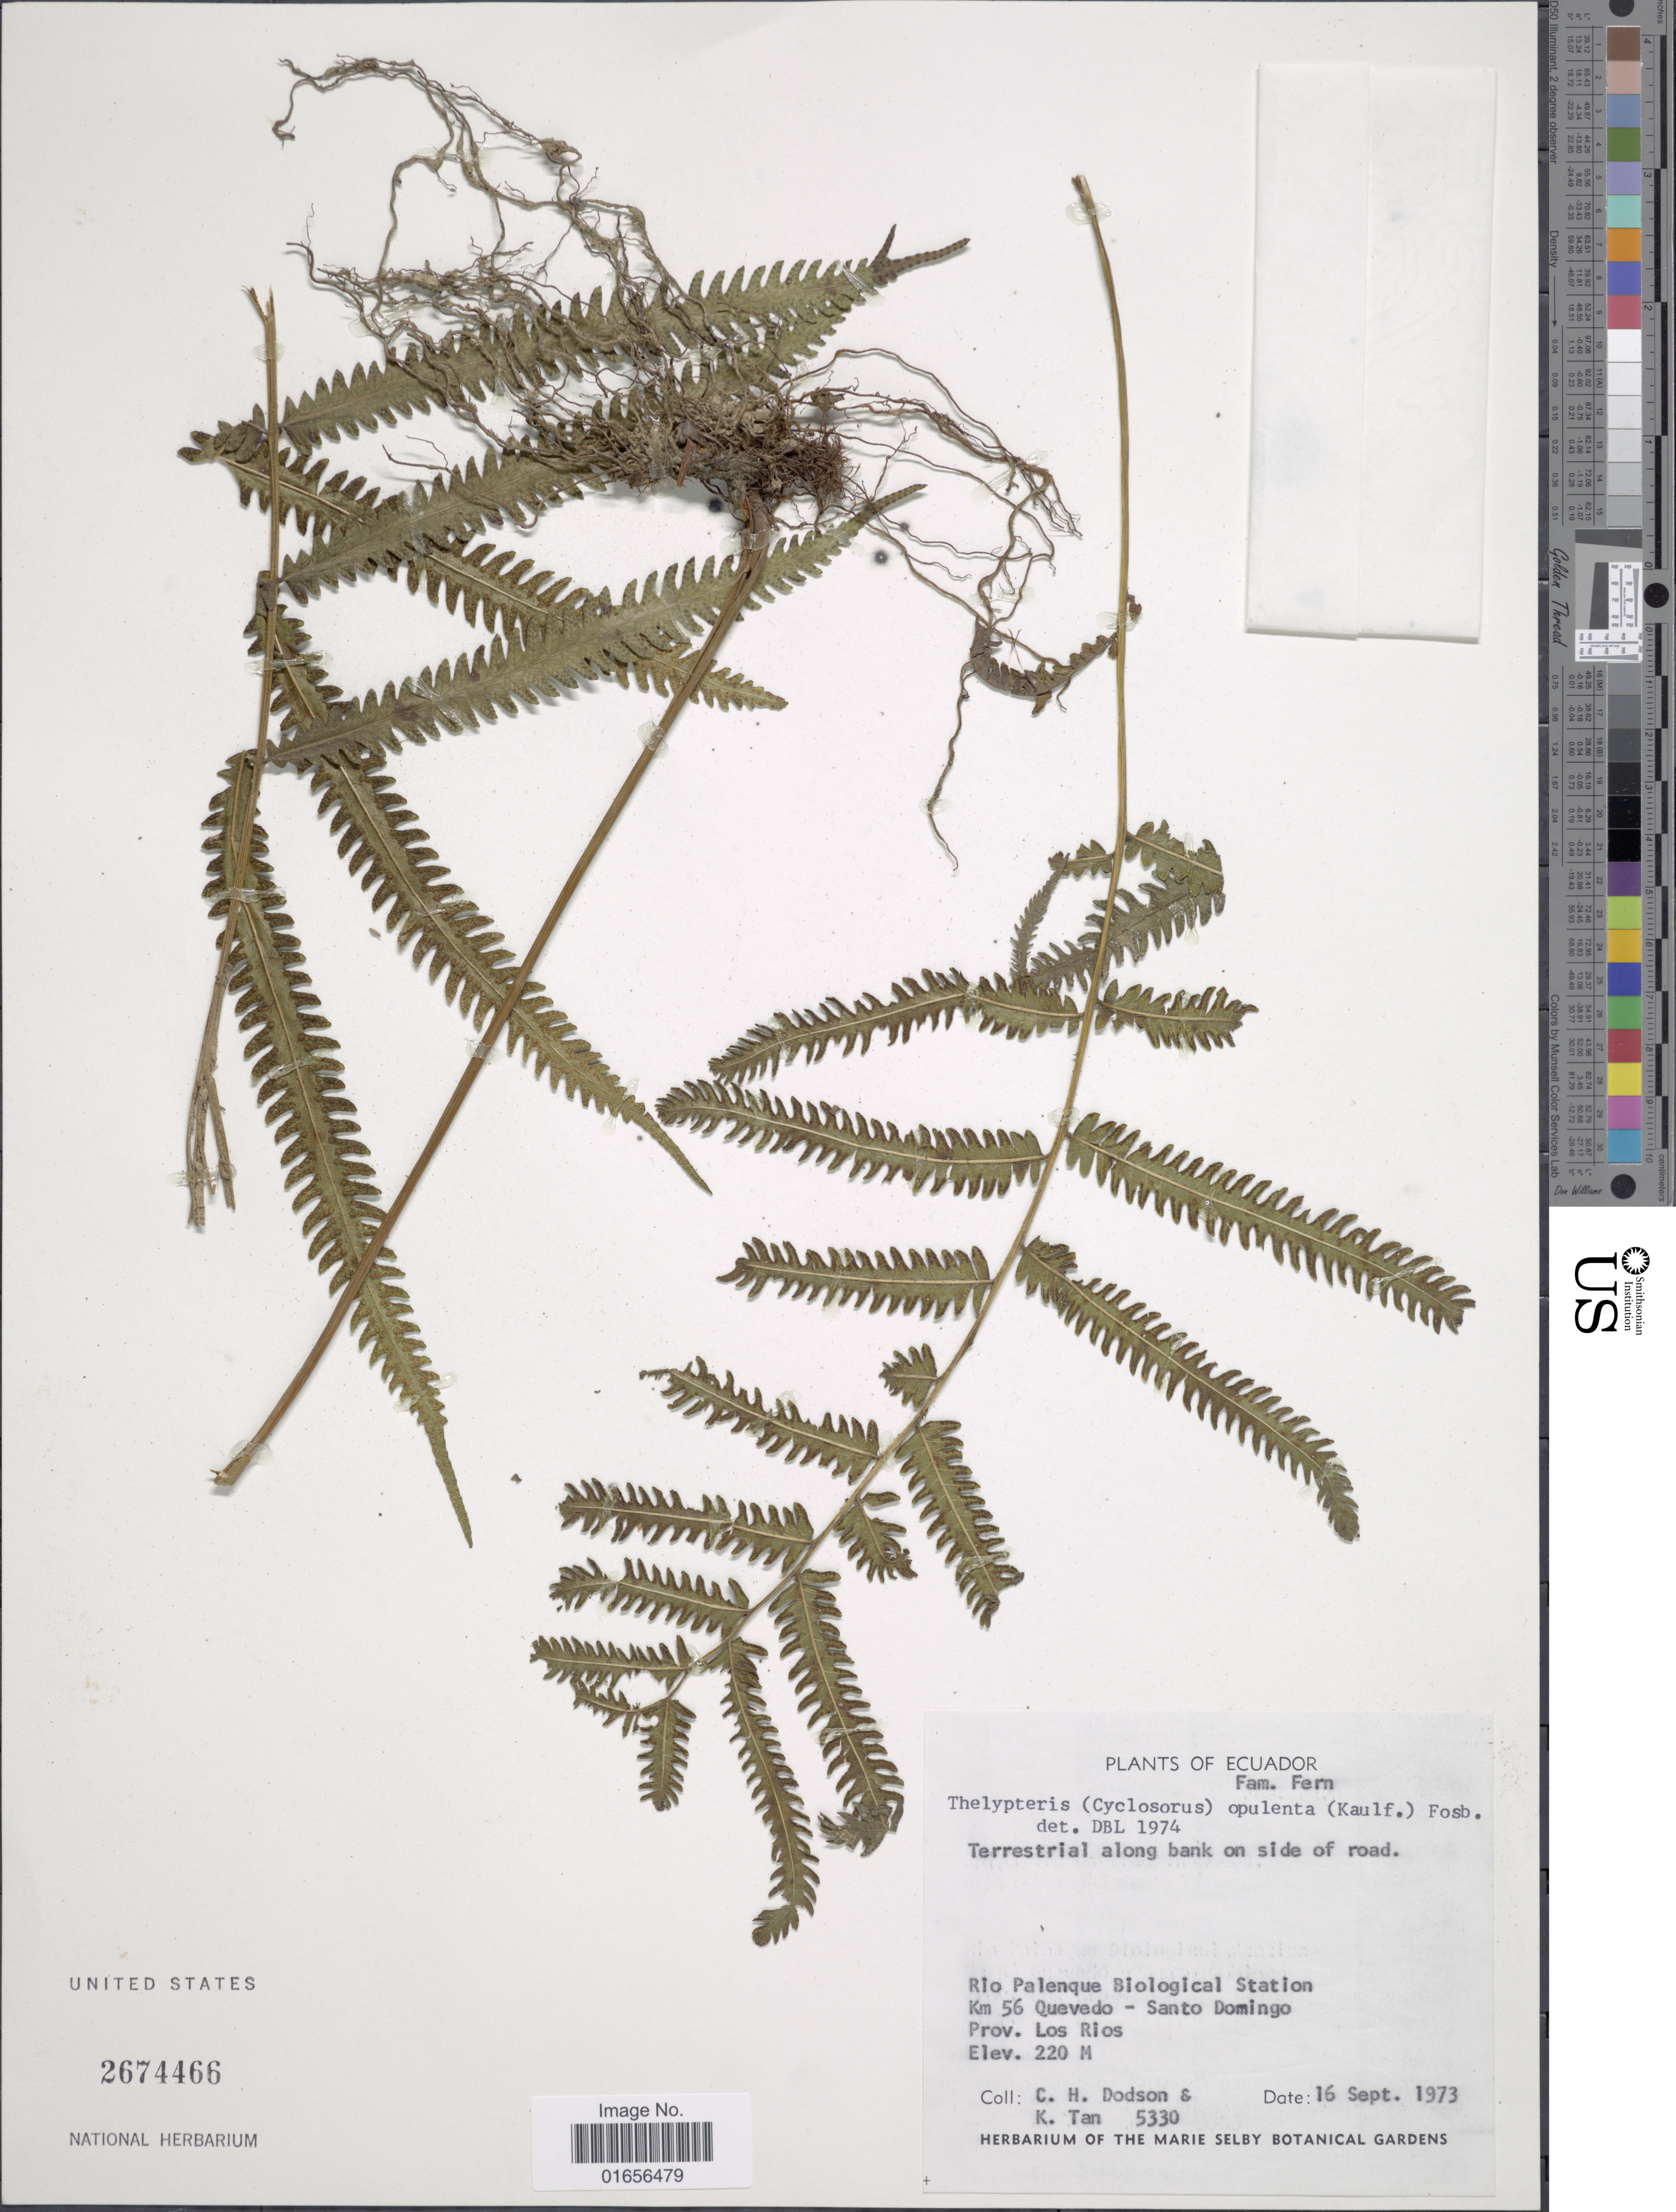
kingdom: Plantae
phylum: Tracheophyta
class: Polypodiopsida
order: Polypodiales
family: Thelypteridaceae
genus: Amphineuron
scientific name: Amphineuron opulentum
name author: (Kaulf.) Holttum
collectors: C. H. Dodson & K. Tan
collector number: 5330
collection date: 1973-09-16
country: Ecuador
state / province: Los Ríos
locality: Rio Palenque Biological Station, Km 56 Quevedo - Santo Domingo. prov. Los Rios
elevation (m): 220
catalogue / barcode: US 2674466